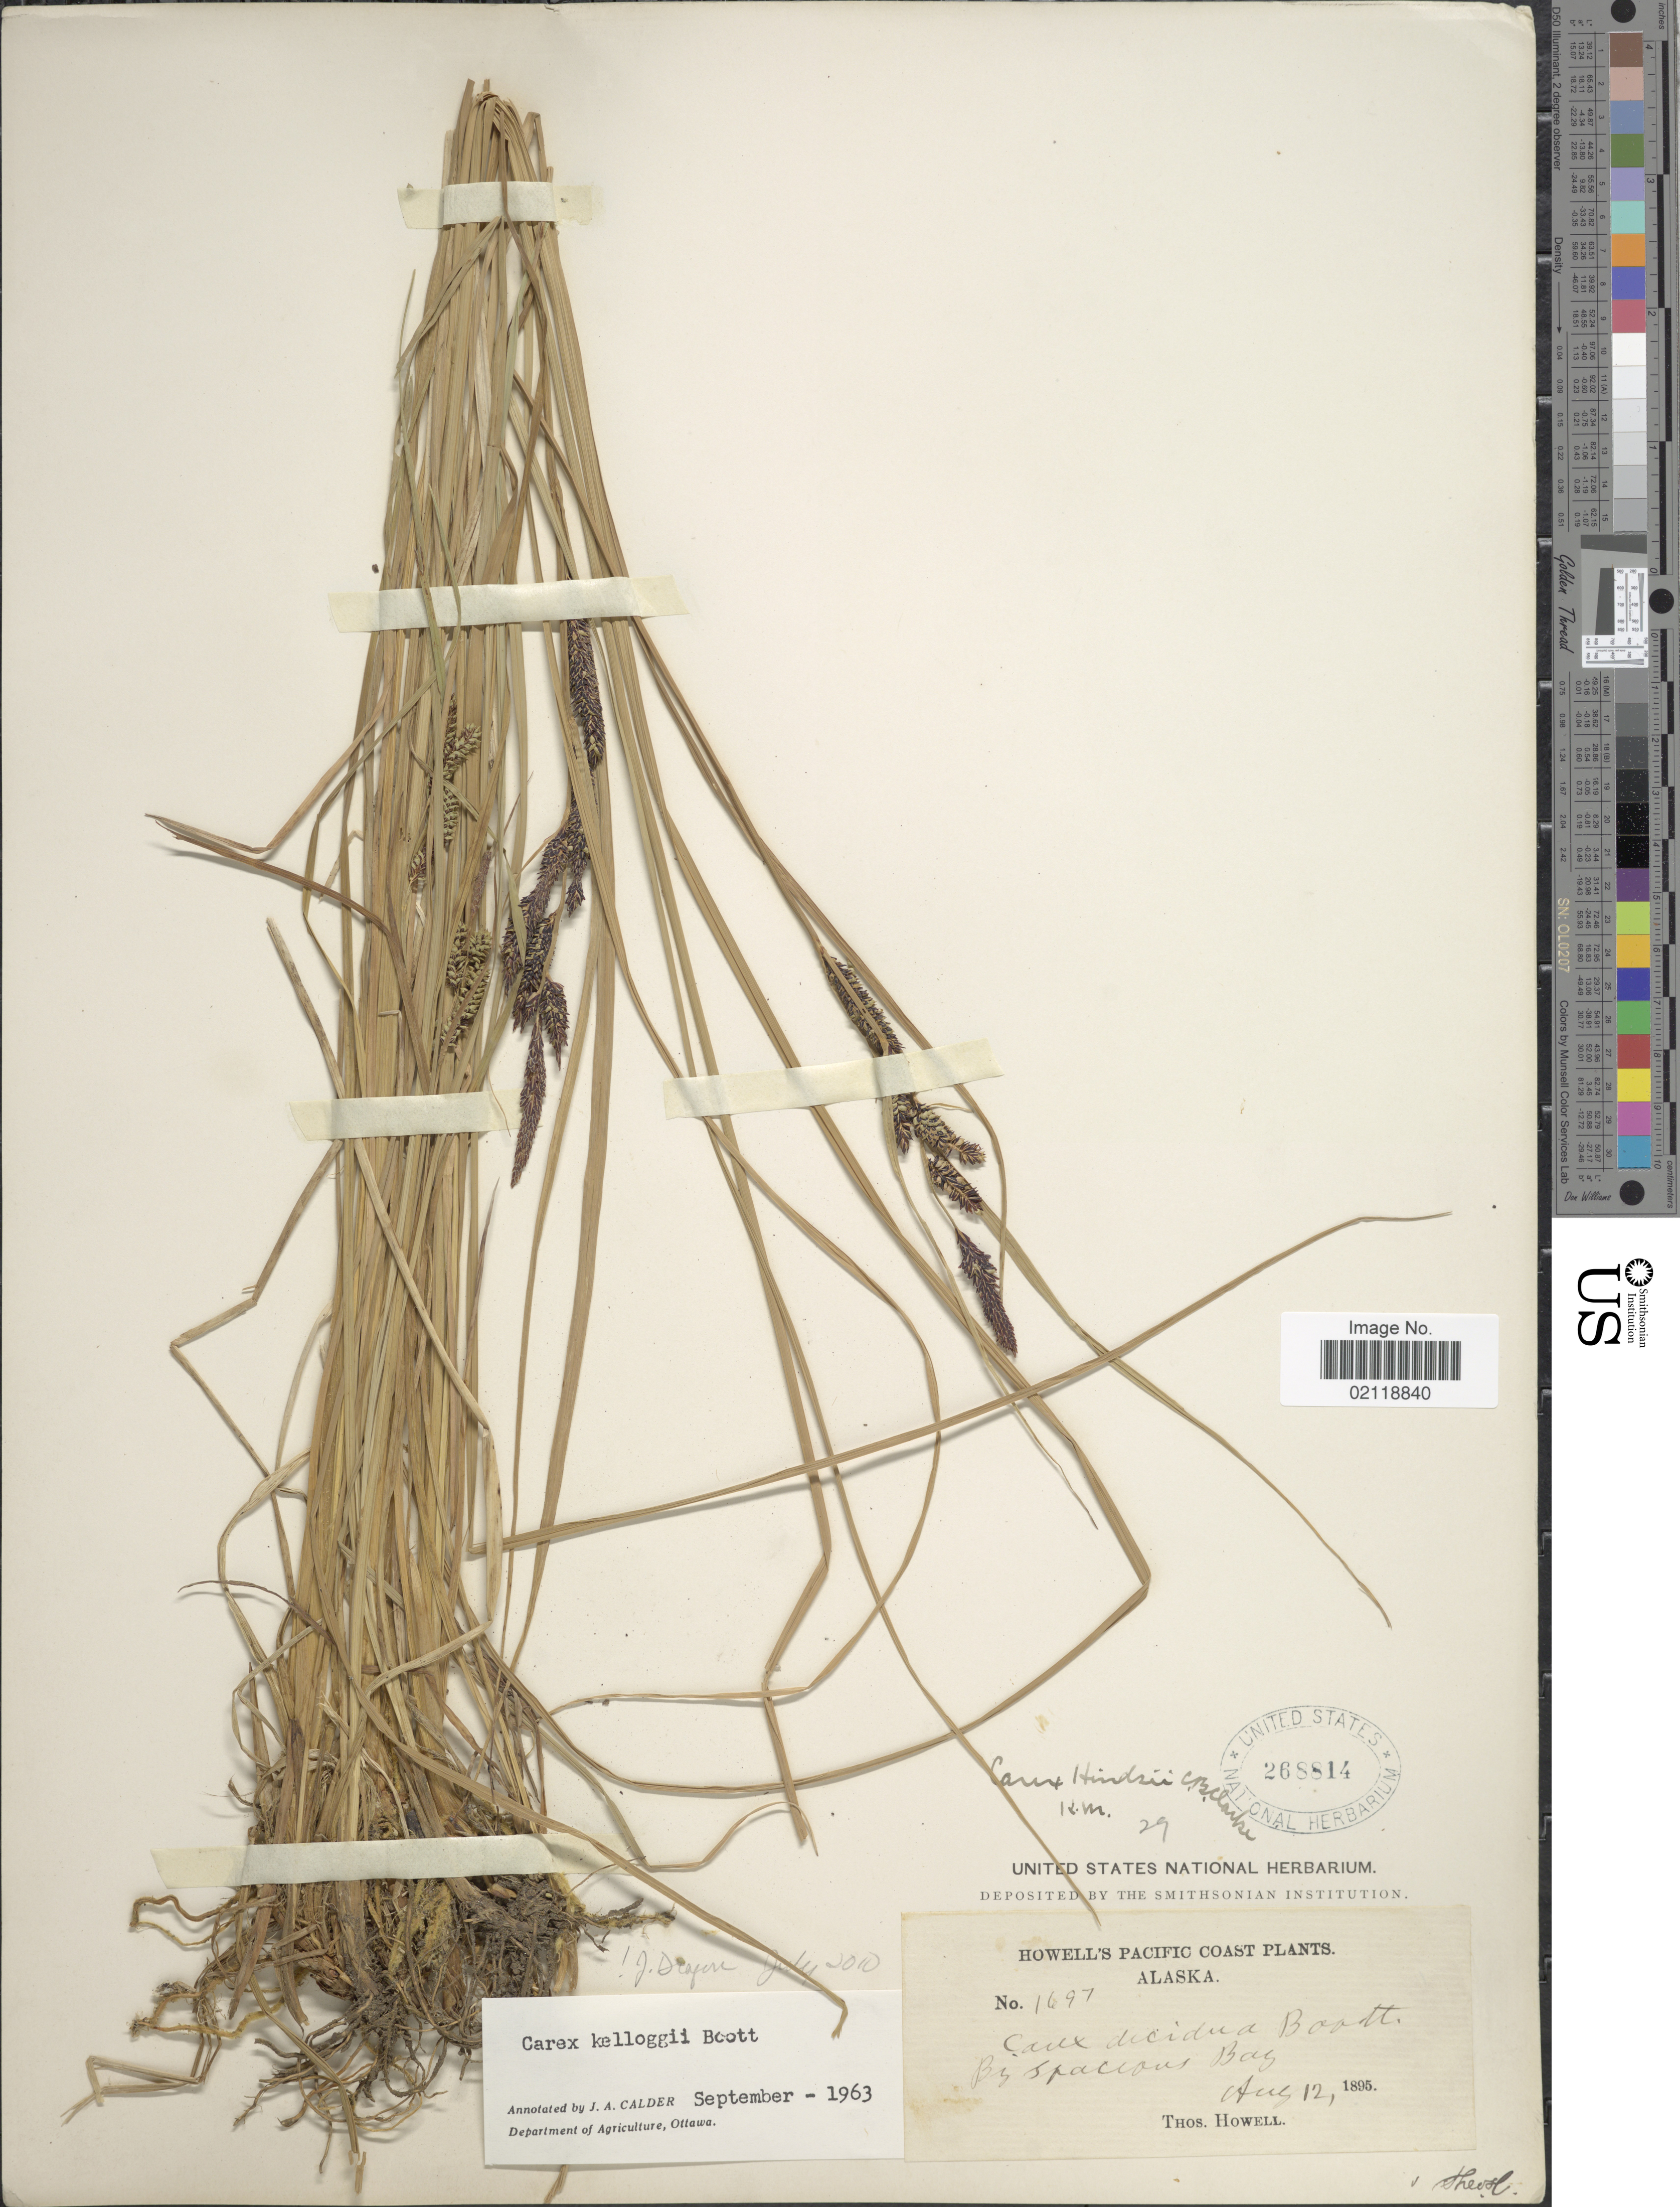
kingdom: Plantae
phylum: Tracheophyta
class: Liliopsida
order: Poales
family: Cyperaceae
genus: Carex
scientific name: Carex kelloggii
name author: W. Boott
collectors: T. Howell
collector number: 1697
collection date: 1895-08-12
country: United States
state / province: Alaska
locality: Pacific Coast, by spacious Bay.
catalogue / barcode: US 268814